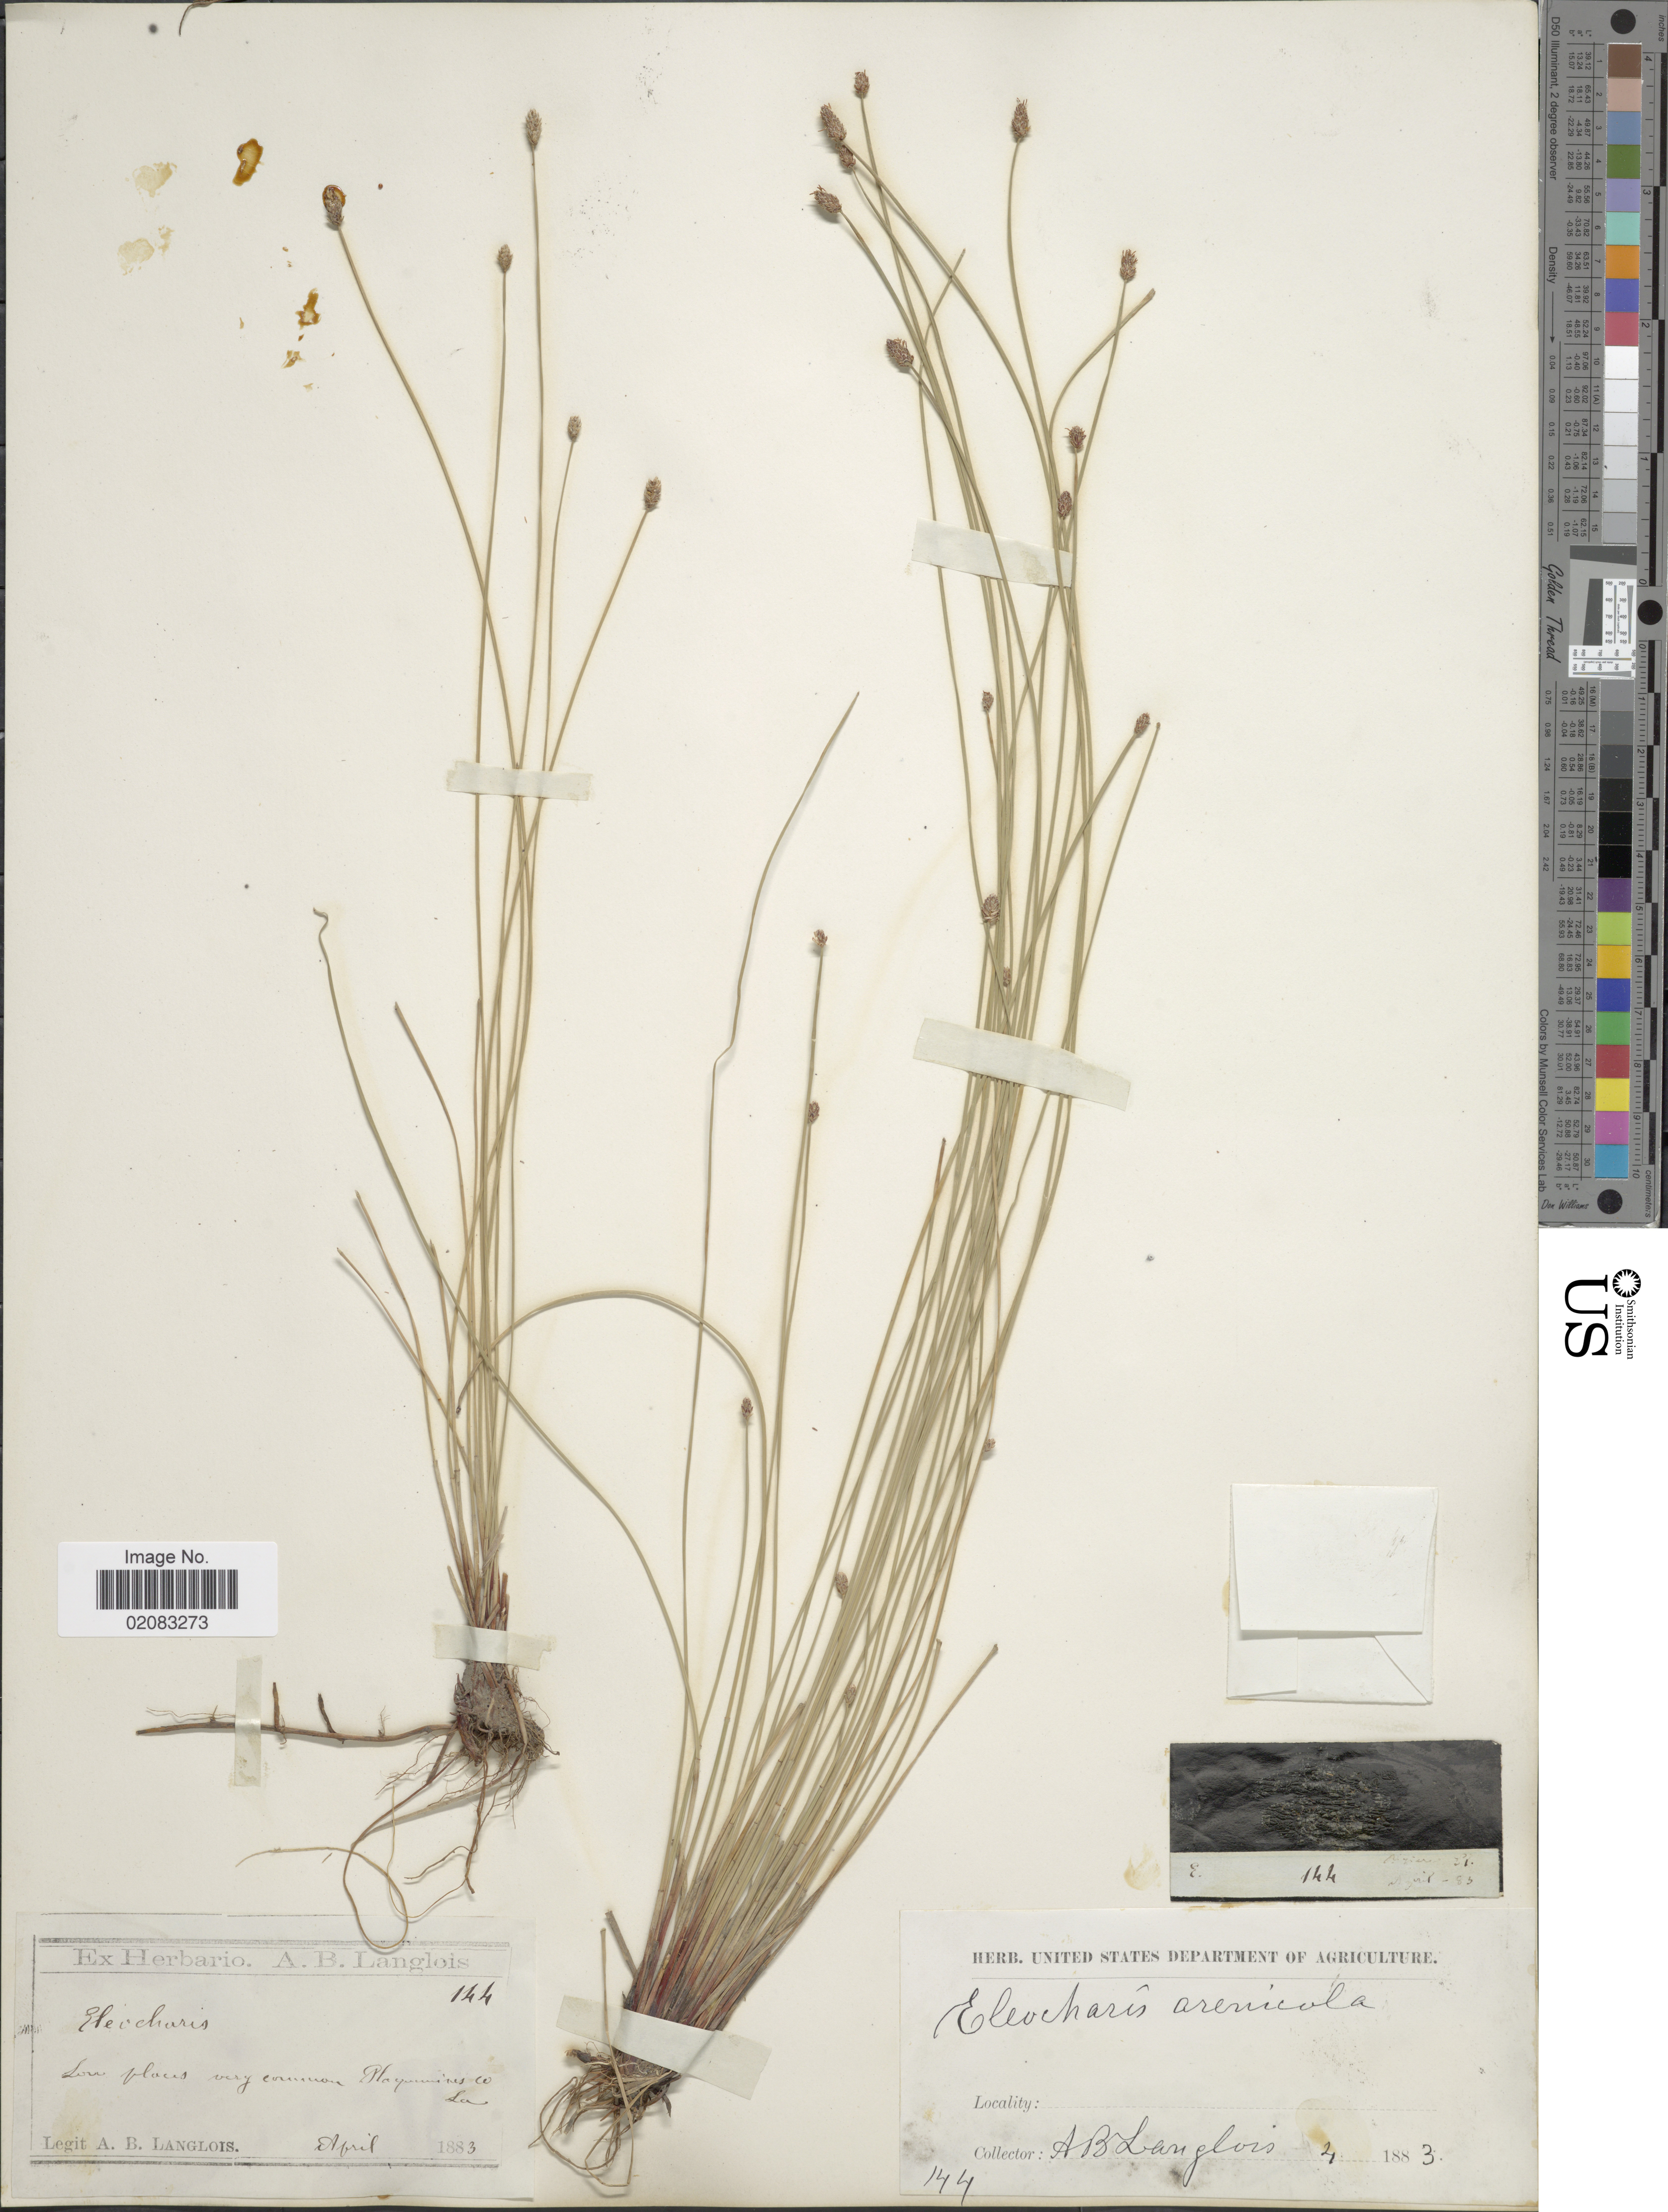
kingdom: Plantae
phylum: Tracheophyta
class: Liliopsida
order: Poales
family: Cyperaceae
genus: Eleocharis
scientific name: Eleocharis montevidensis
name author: Kunth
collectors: A. Langlois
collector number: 144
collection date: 1883-04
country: United States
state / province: Louisiana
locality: Low places very common Plaquemines Co w La.